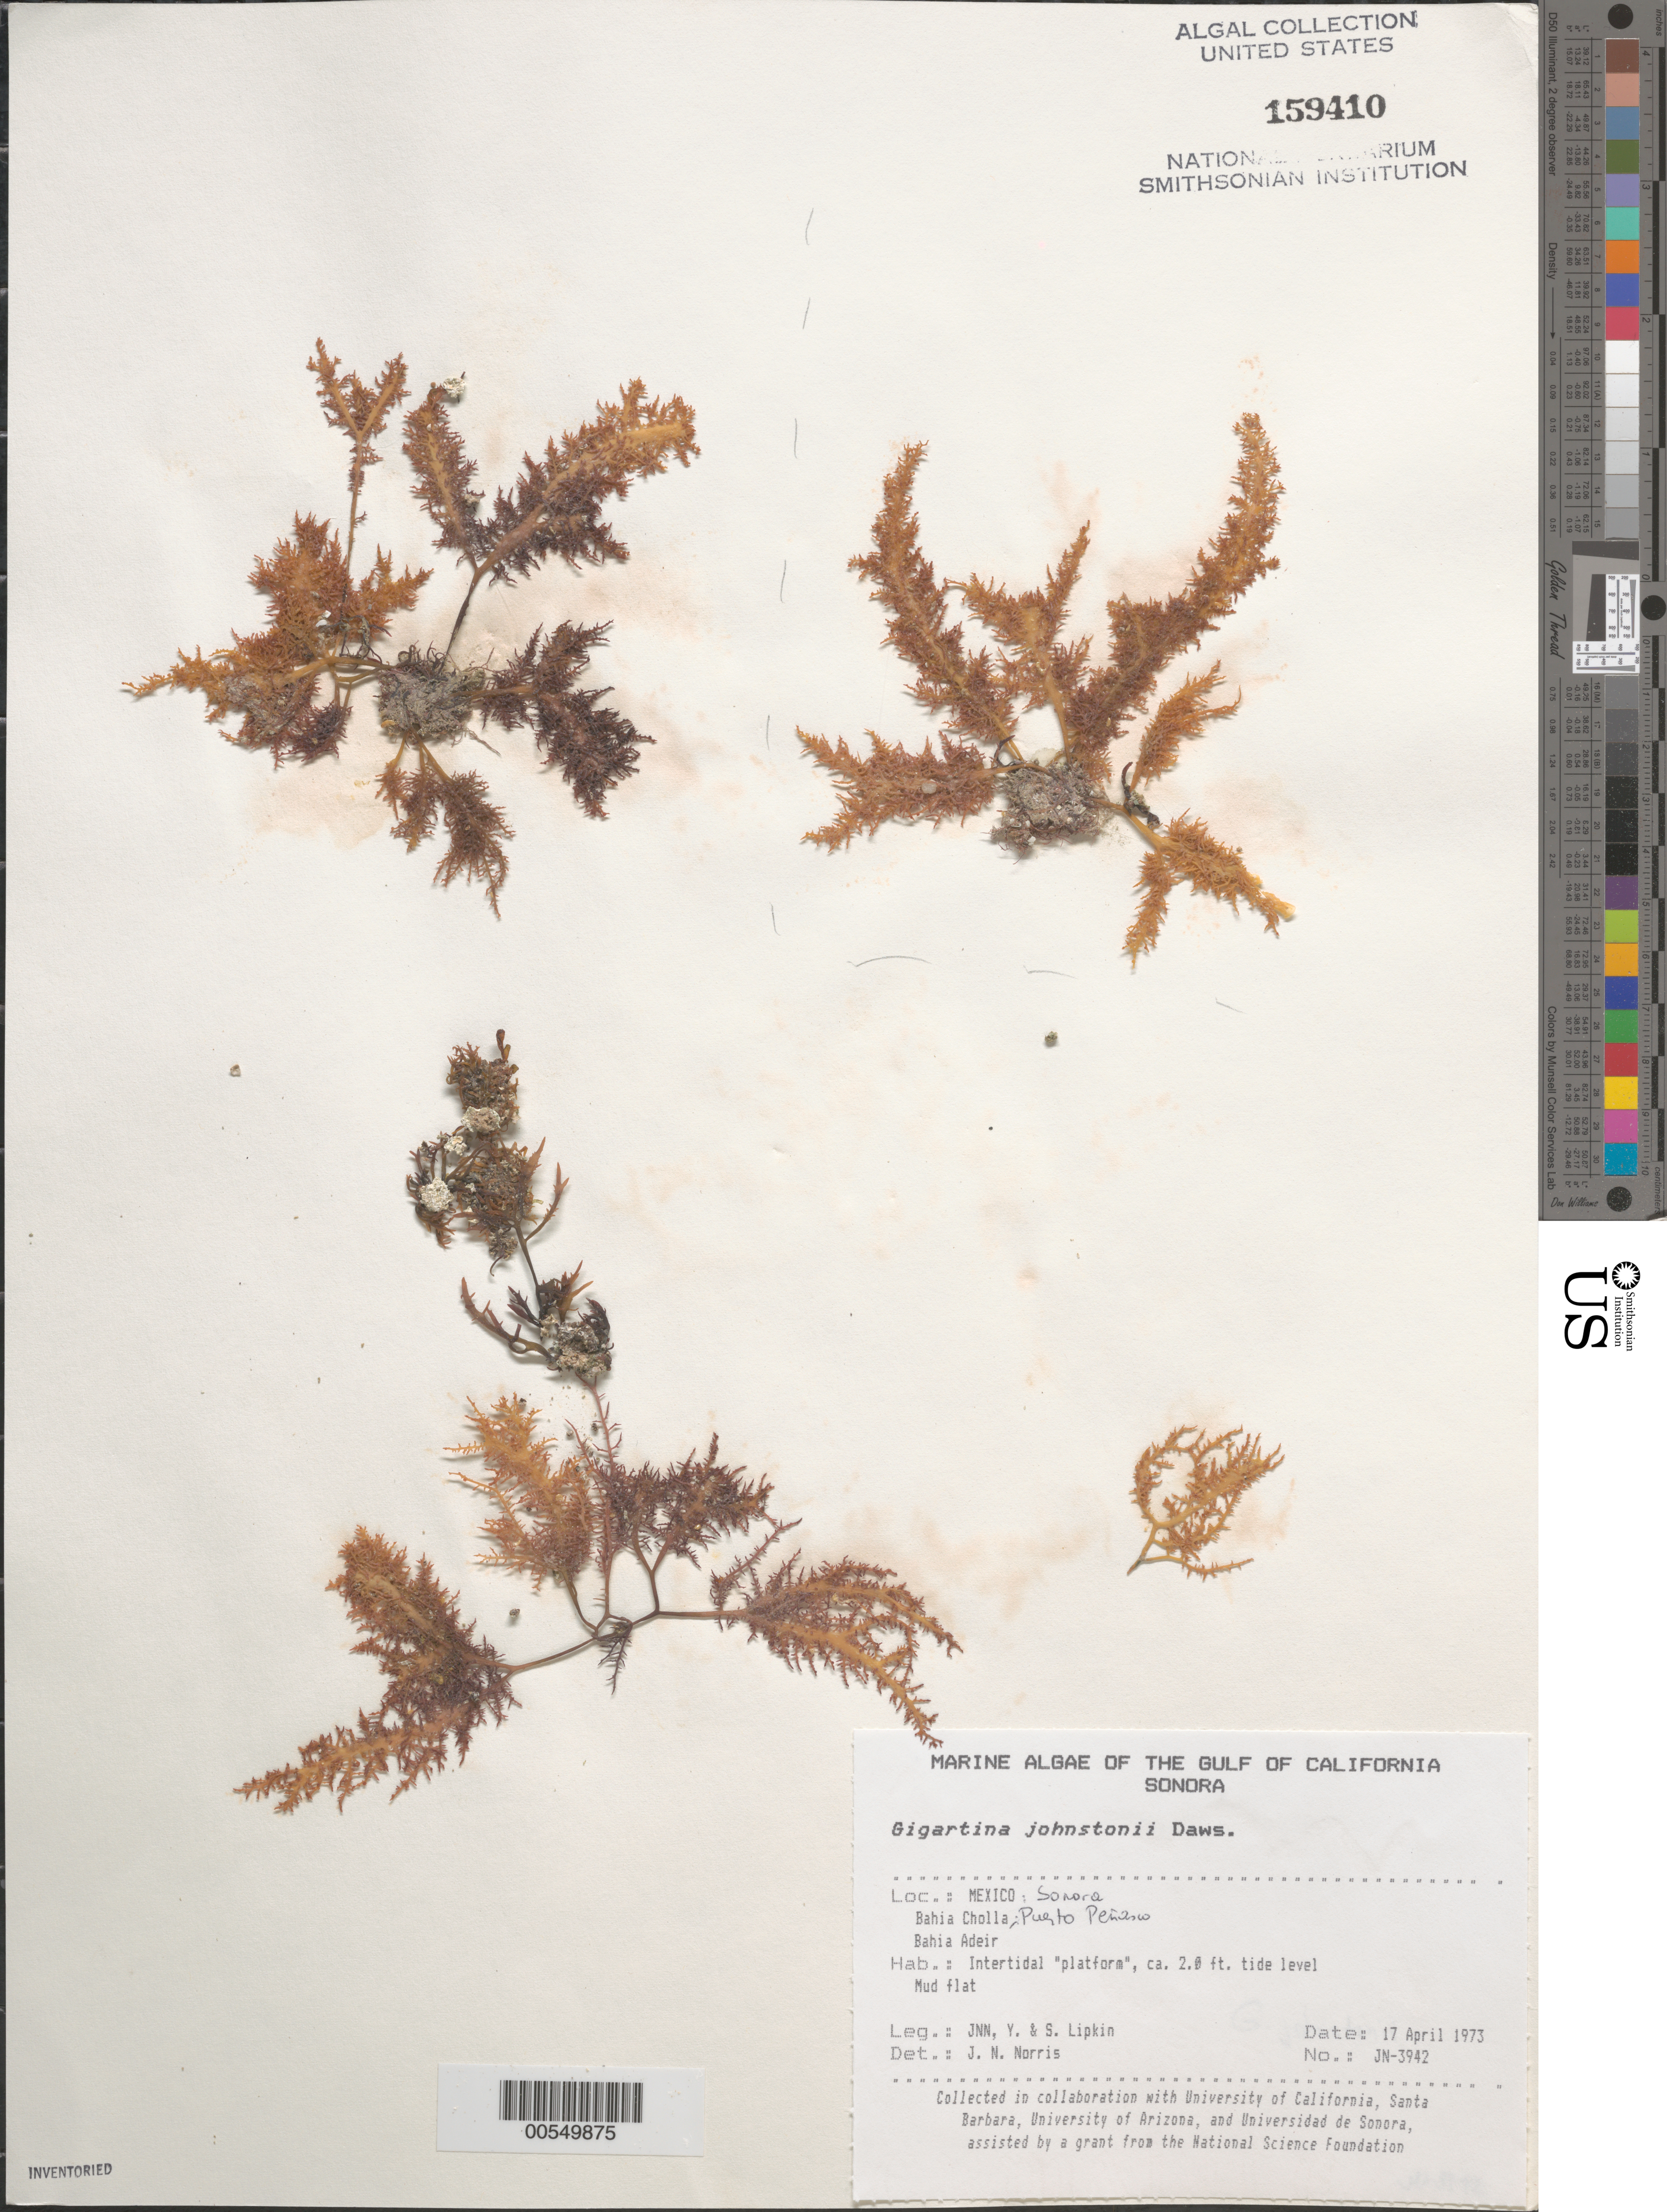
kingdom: Plantae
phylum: Rhodophyta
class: Florideophyceae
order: Gigartinales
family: Gigartinaceae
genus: Chondracanthus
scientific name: Chondracanthus squarrulosus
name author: (Setch. & N.L. Gardner) J.R. Hughey et al.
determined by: Algae name updating Project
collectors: J. N. Norris, Y. Lipkin & S. Lipkin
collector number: JN-3942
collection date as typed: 17 Apr 1973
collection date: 1973-04-17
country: Mexico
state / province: Sonora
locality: Bahia Cholla, Bahia Adeir, Puerto Penasco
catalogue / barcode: US 159410